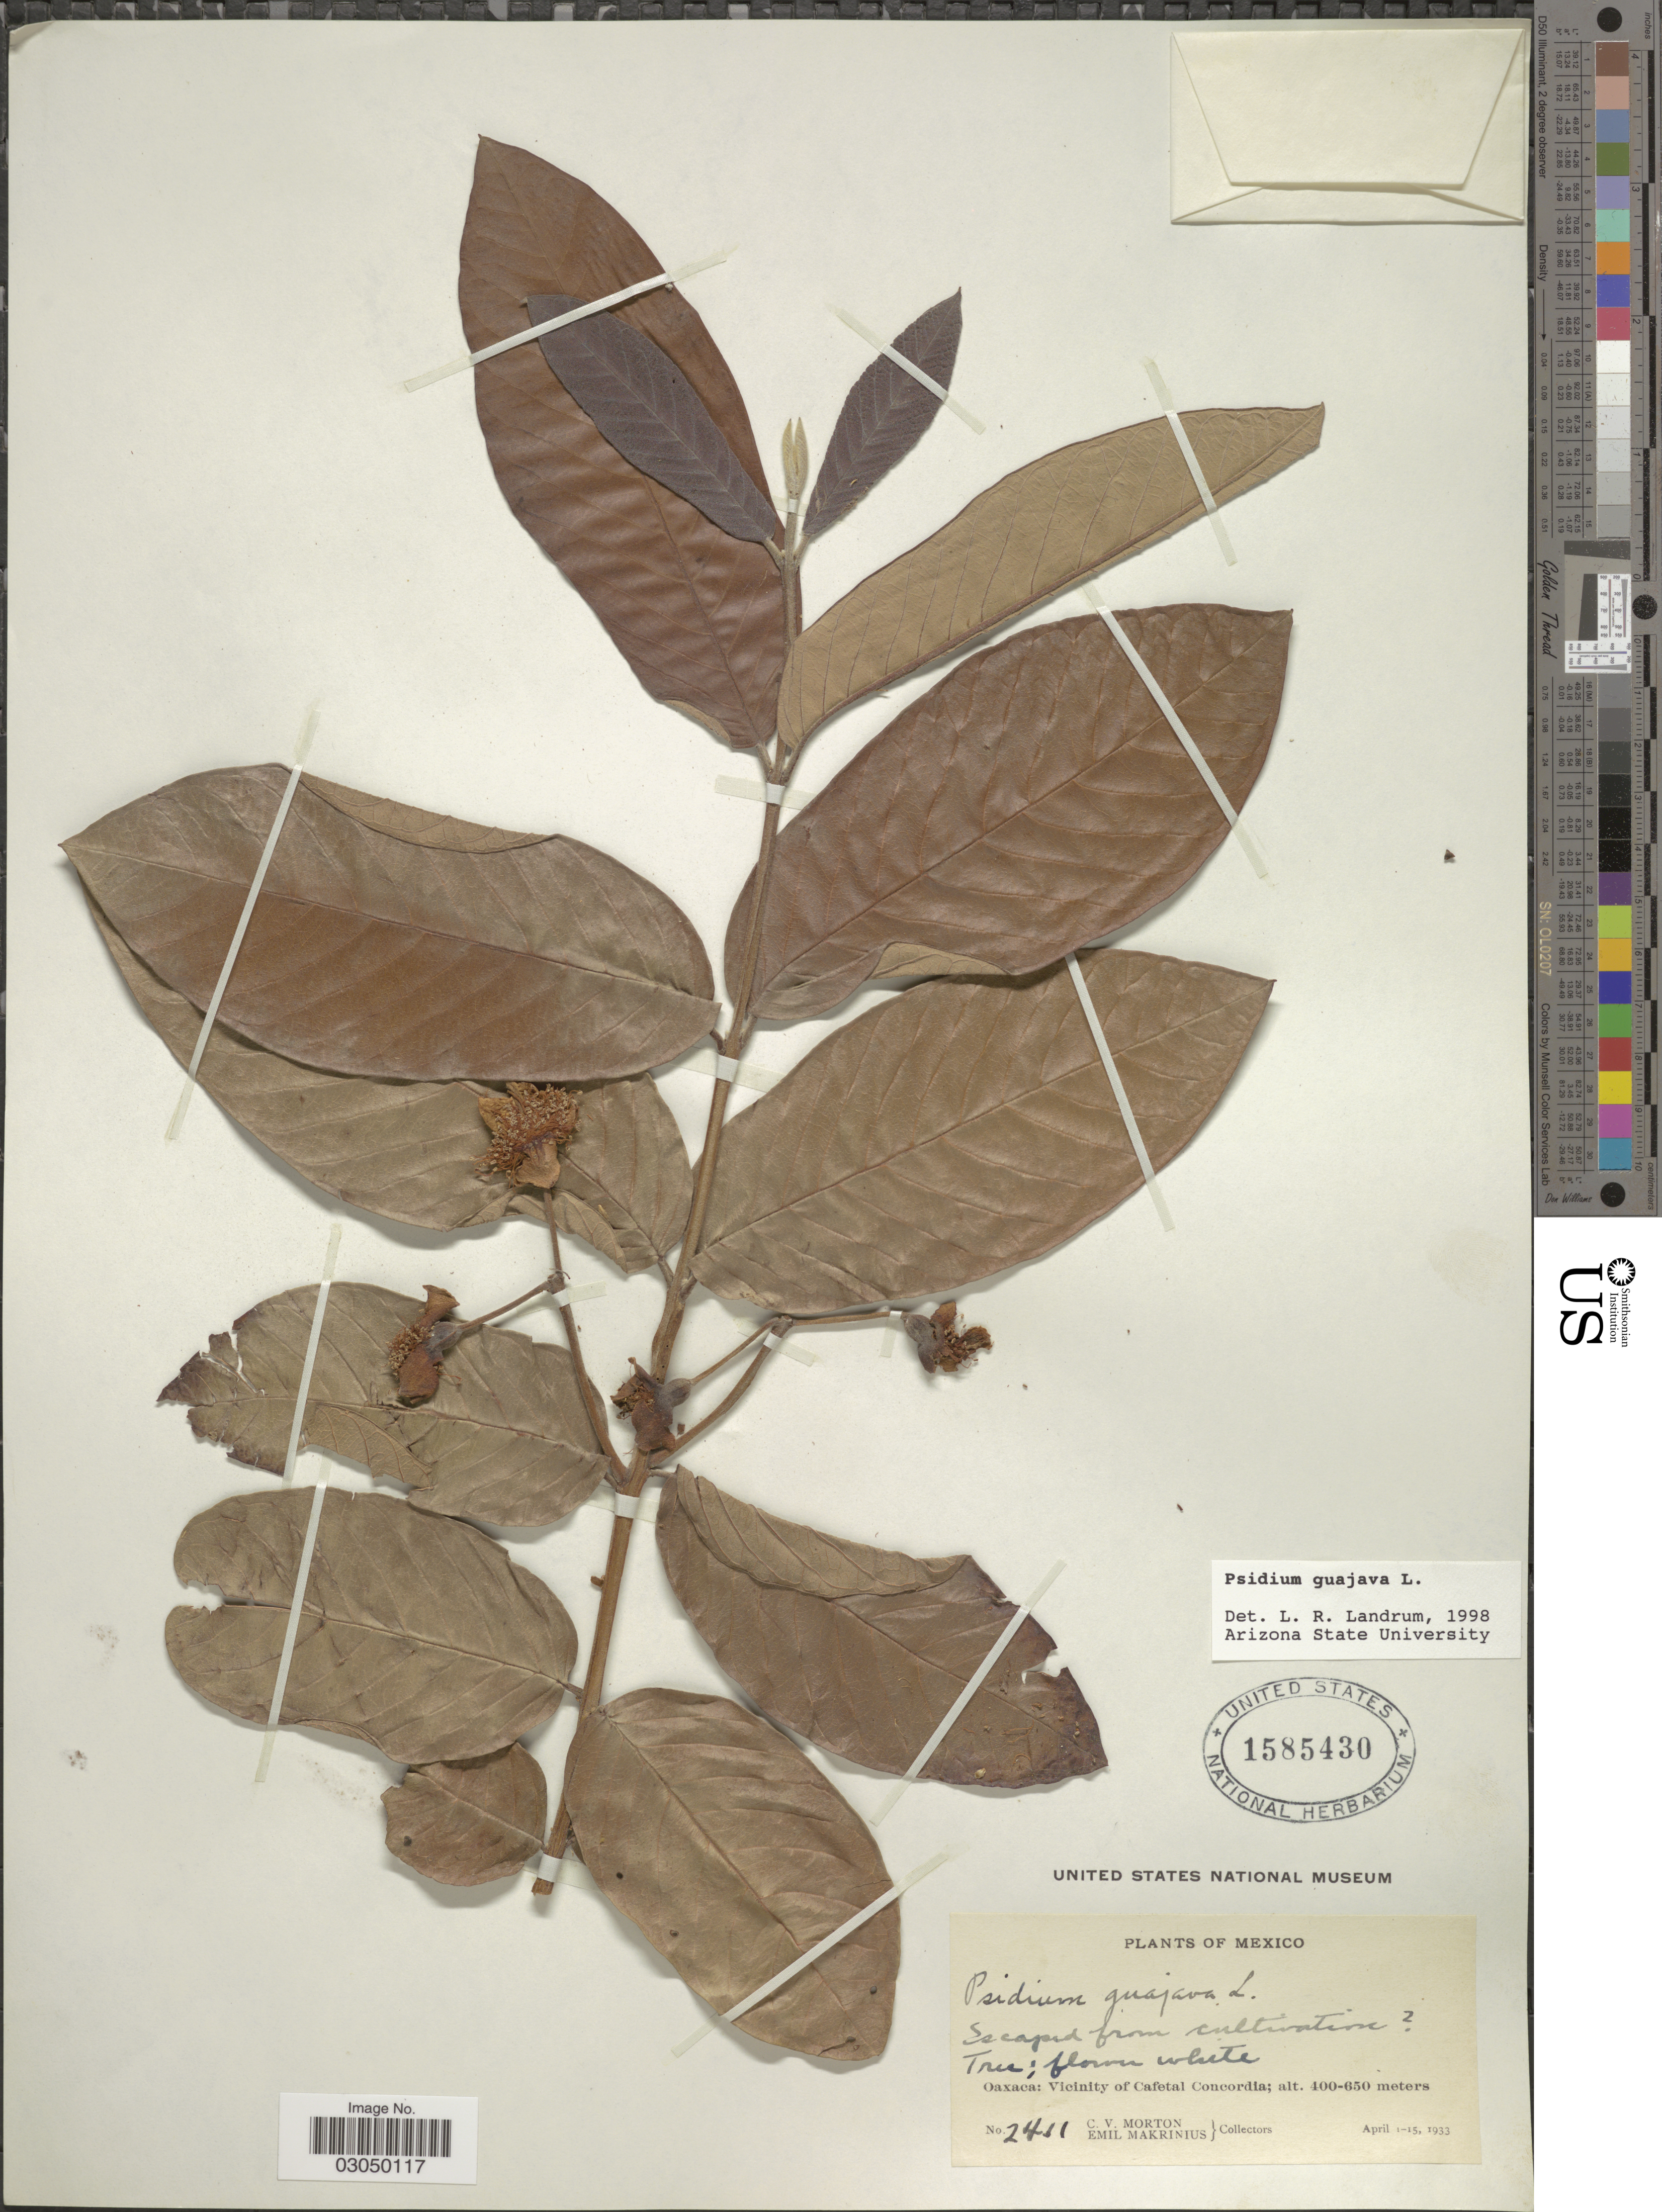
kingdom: Plantae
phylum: Tracheophyta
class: Magnoliopsida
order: Myrtales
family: Myrtaceae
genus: Psidium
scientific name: Psidium guajava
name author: L.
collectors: C. V. Morton & E. Makrinius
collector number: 2411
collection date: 1933-04-01/1933-04-15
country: Mexico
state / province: Oaxaca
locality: Vicinity of Cafetal Concordia.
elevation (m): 400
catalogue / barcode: US 1585430